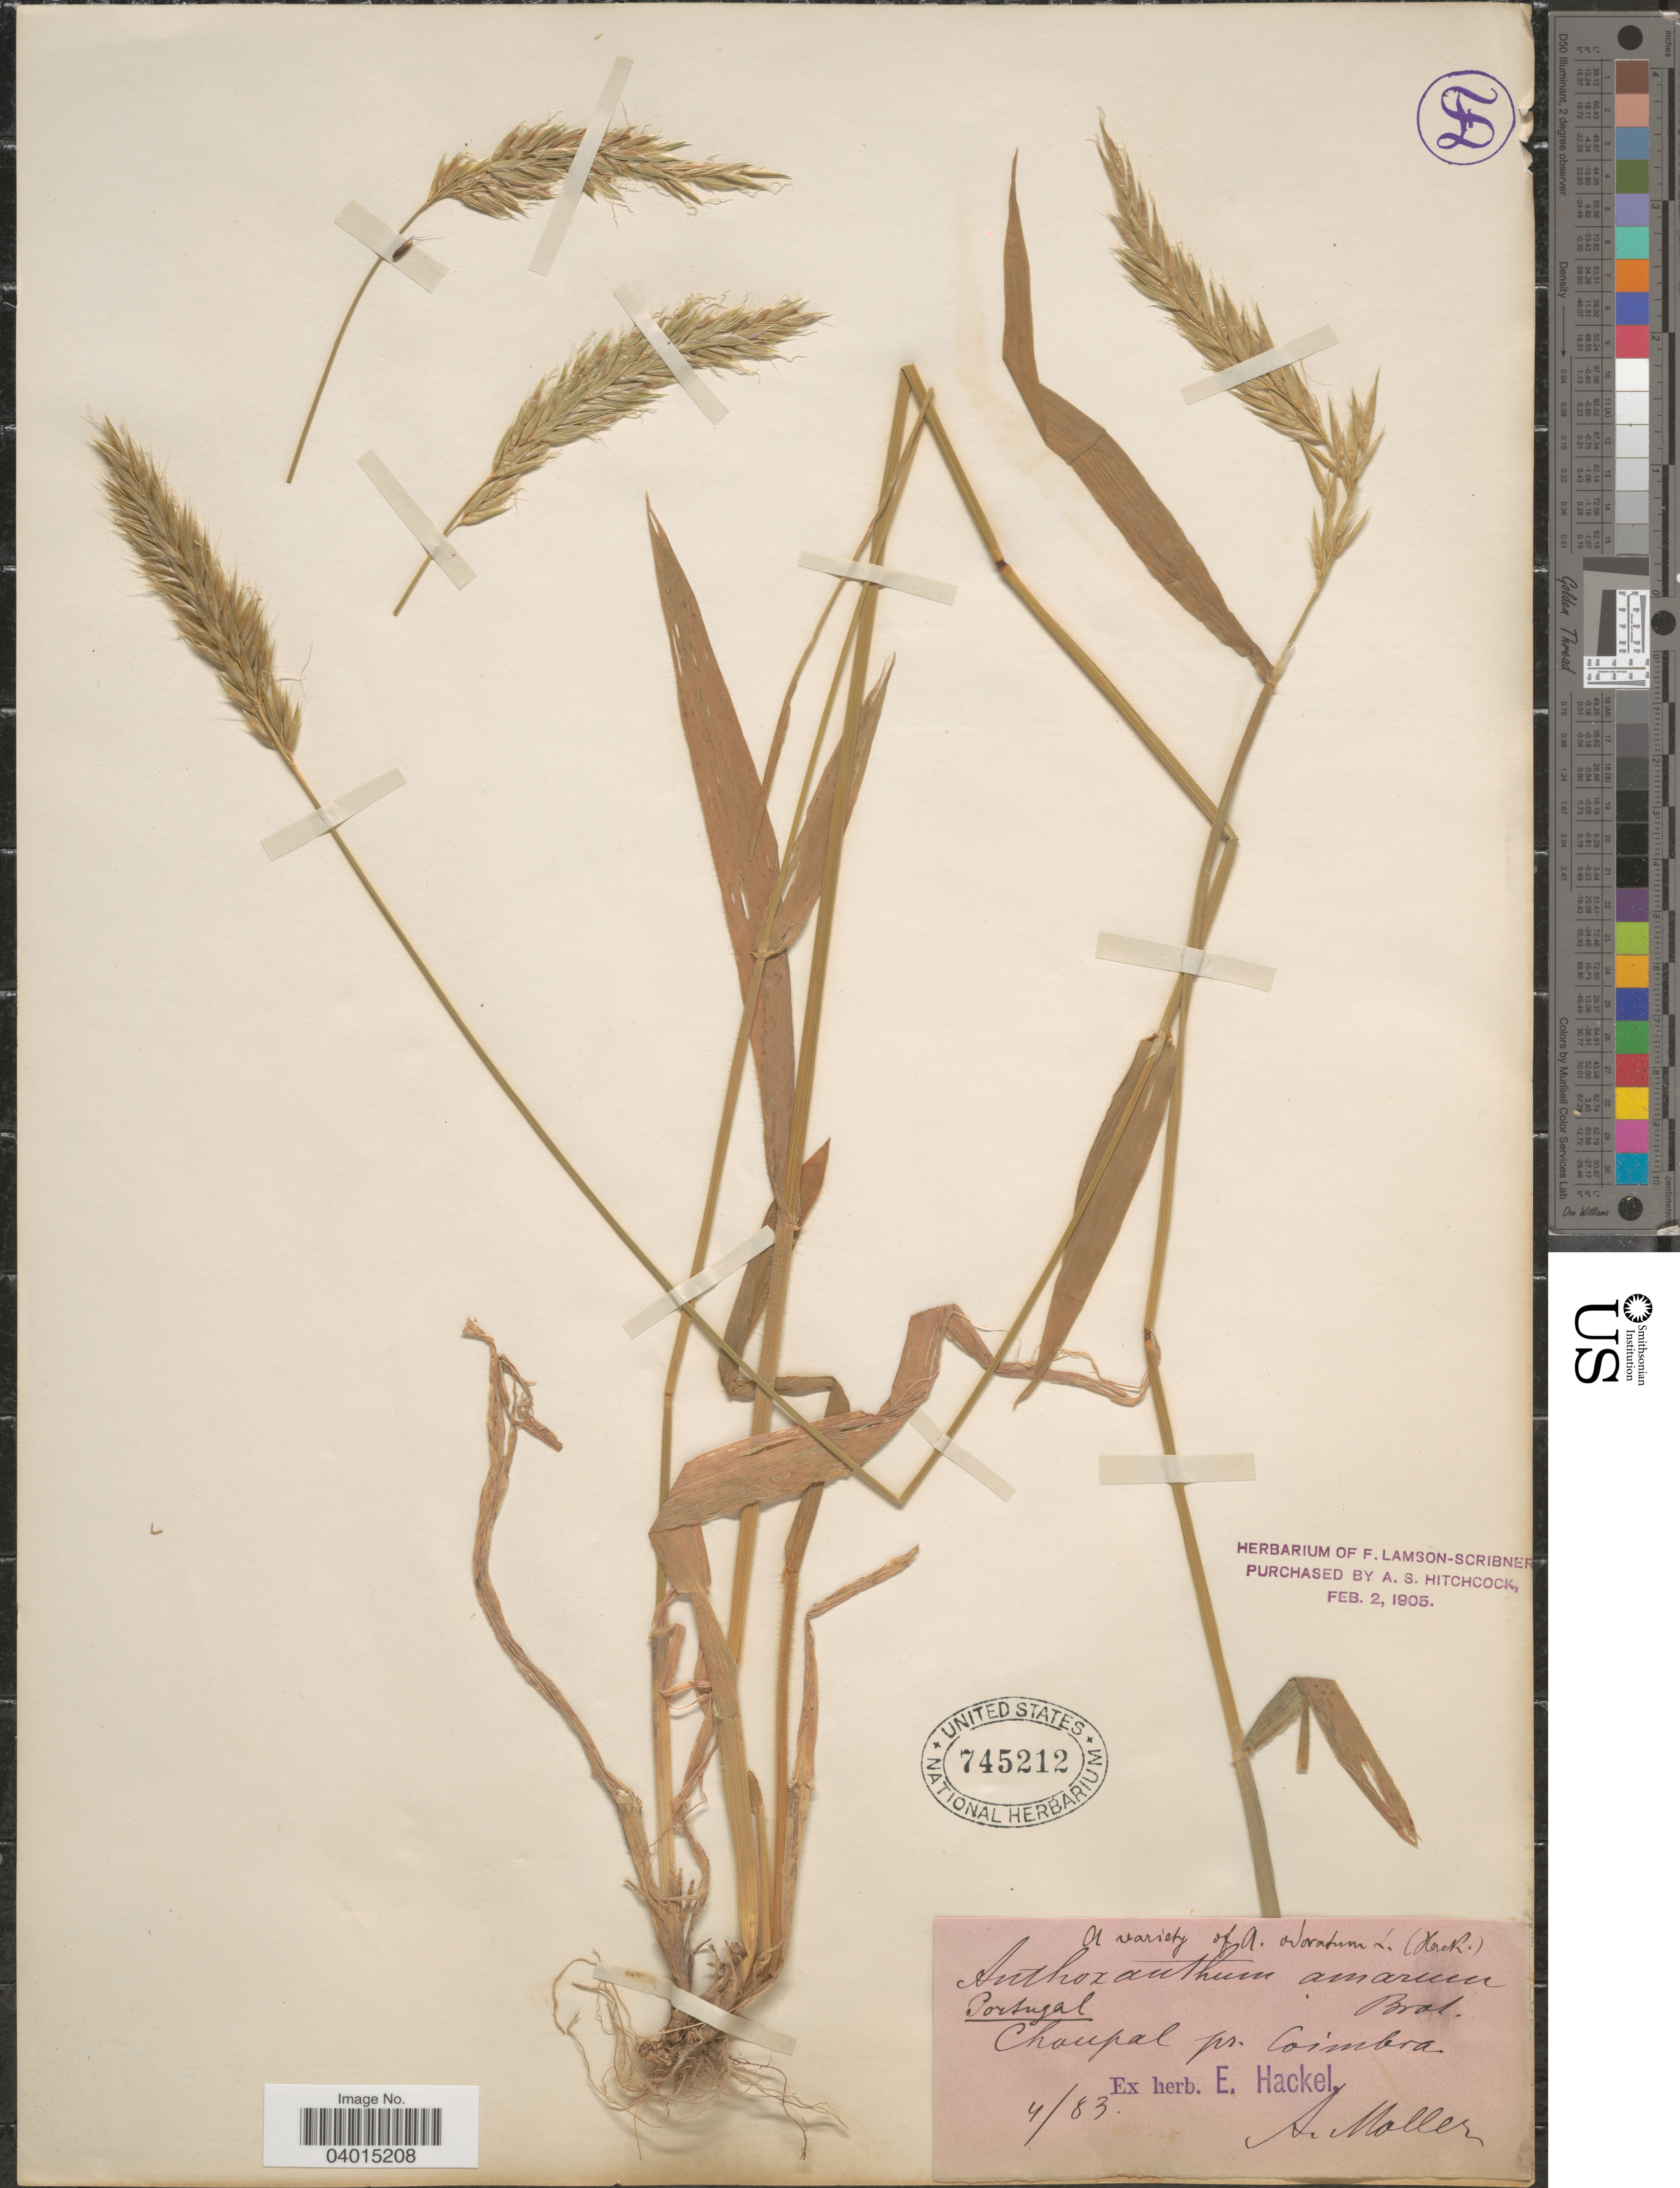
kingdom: Plantae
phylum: Tracheophyta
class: Liliopsida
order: Poales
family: Poaceae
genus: Anthoxanthum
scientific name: Anthoxanthum amarum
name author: Brot.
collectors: A. Moller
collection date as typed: Transcribed d/m/y: /4/83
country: Portugal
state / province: Coimbra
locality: Chaupal pr. Coimbra.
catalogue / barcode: US 745212